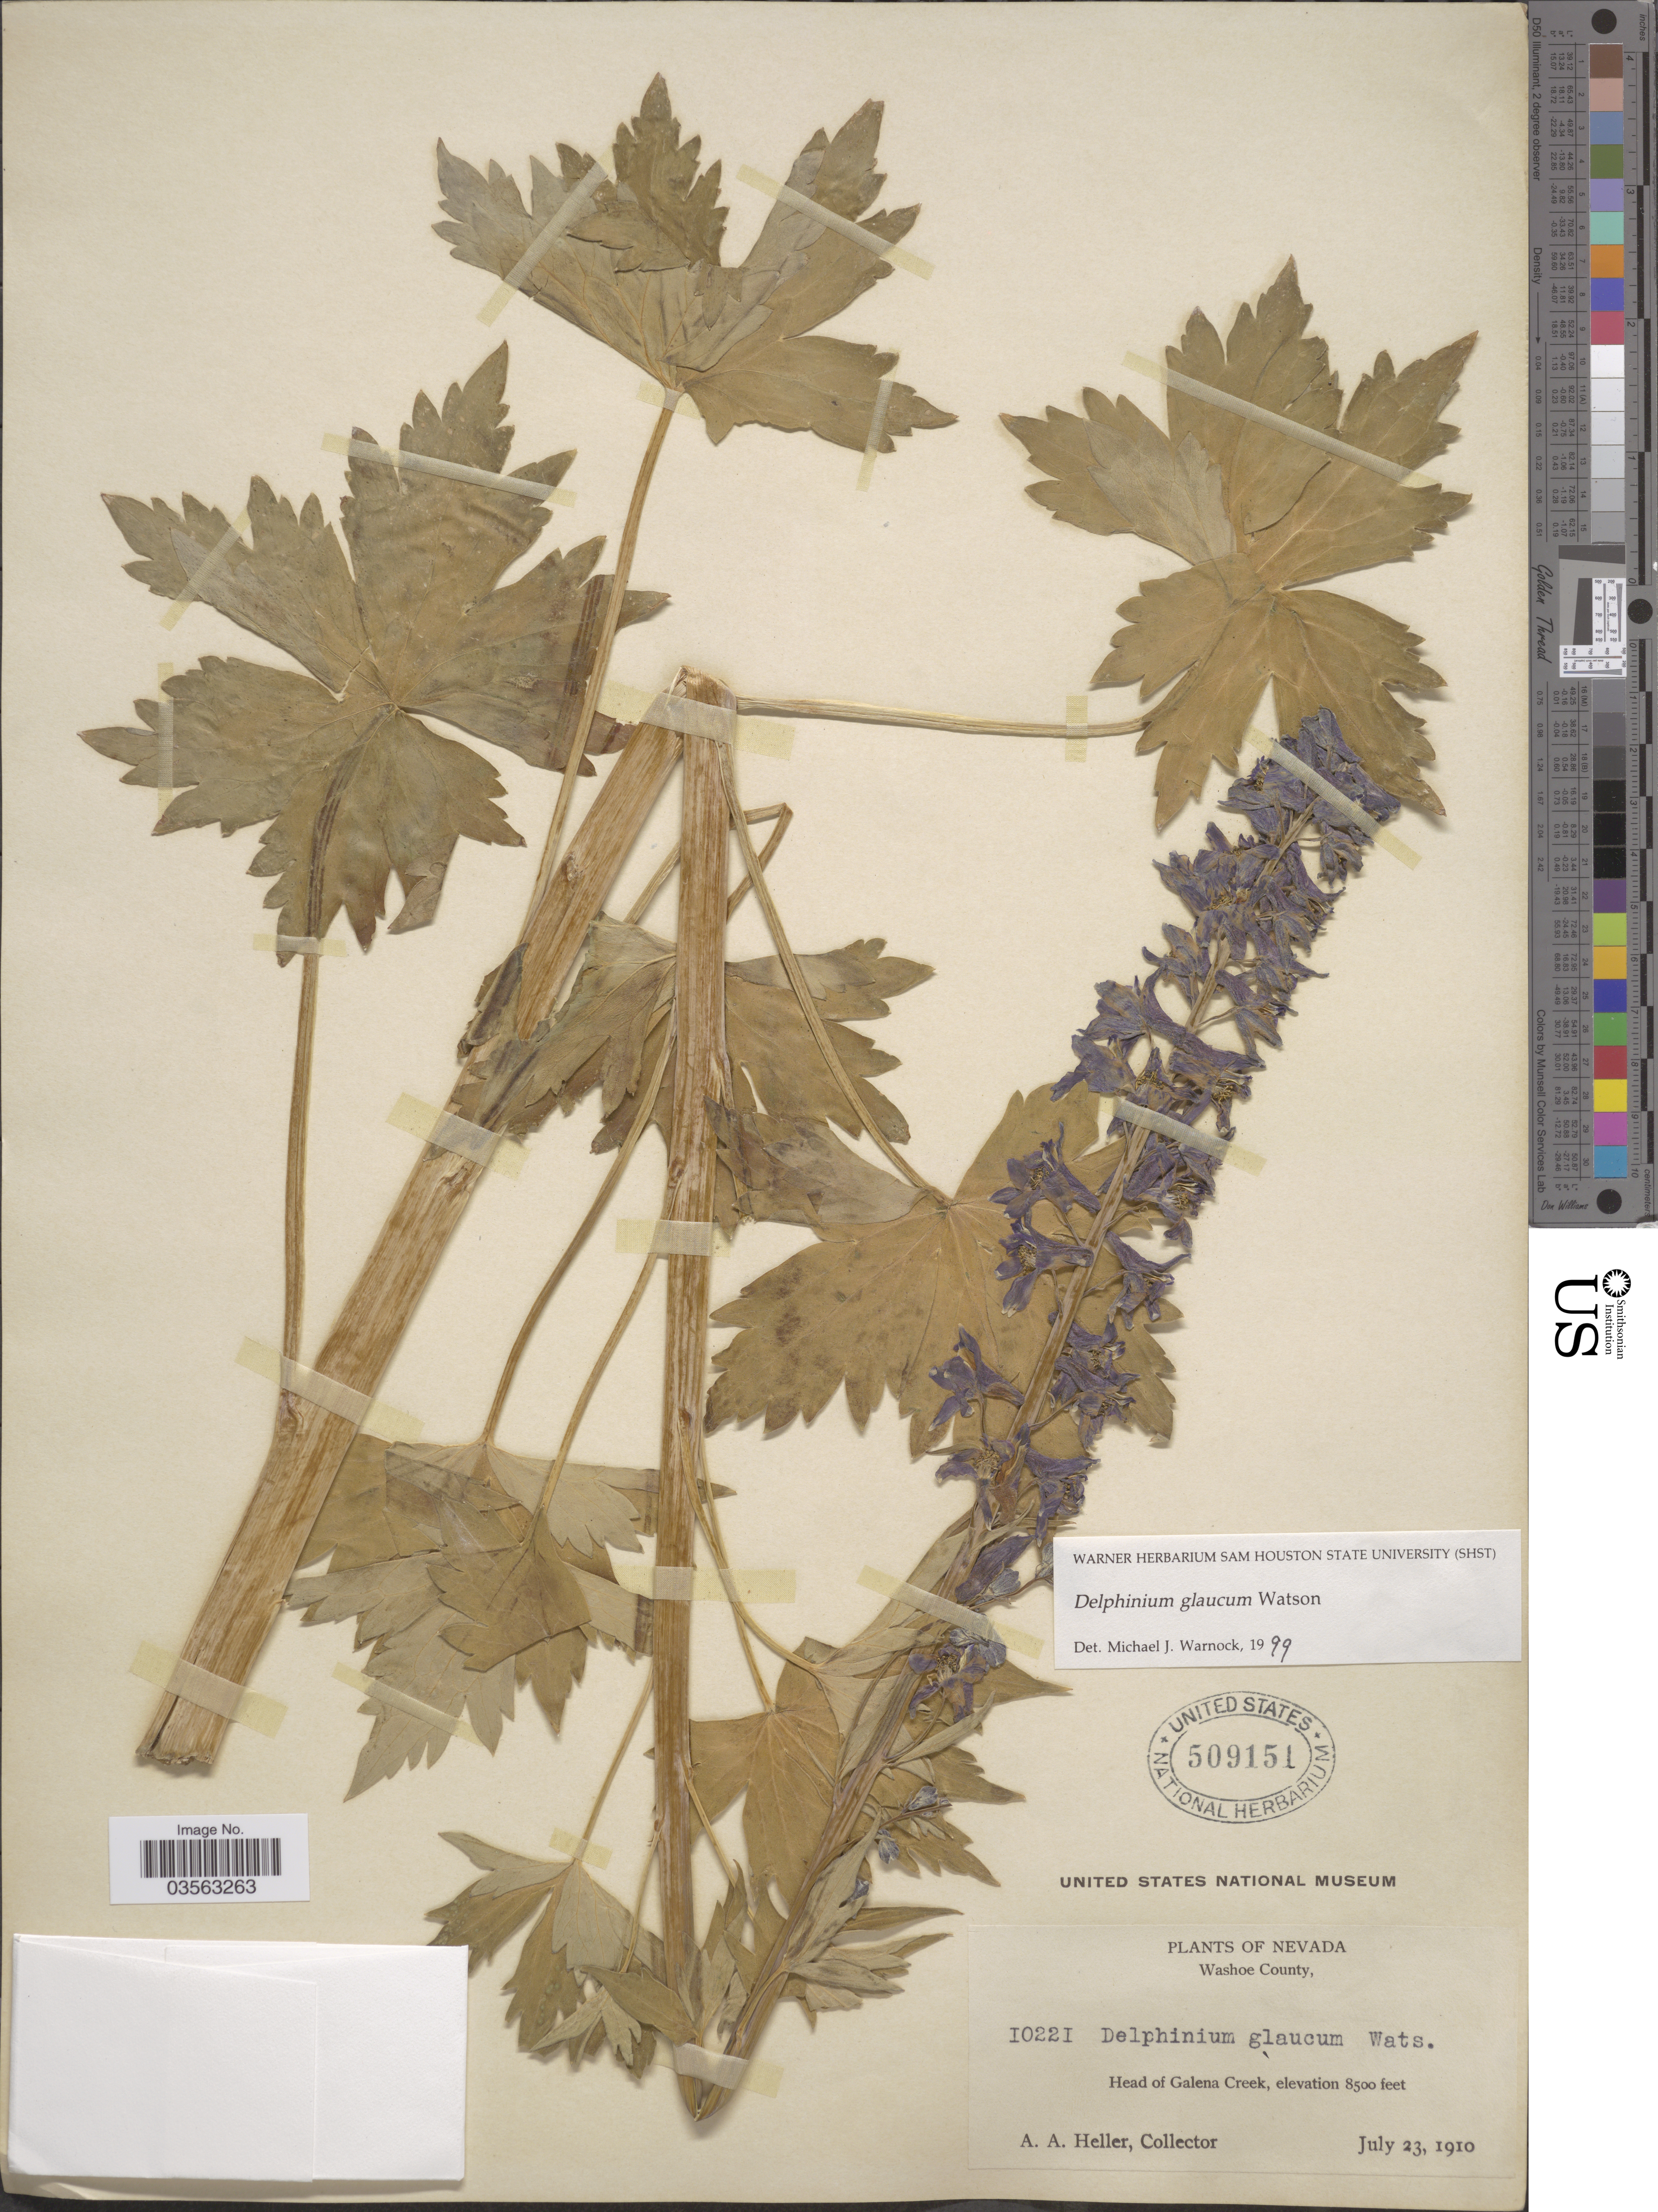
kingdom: Plantae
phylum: Tracheophyta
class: Magnoliopsida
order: Ranunculales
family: Ranunculaceae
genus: Delphinium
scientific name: Delphinium glaucum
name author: S. Watson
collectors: A. A. Heller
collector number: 10221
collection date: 1910-07-23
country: United States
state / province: Nevada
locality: Washoe County. Head of Galena Creek.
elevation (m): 2591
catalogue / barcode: US 509151